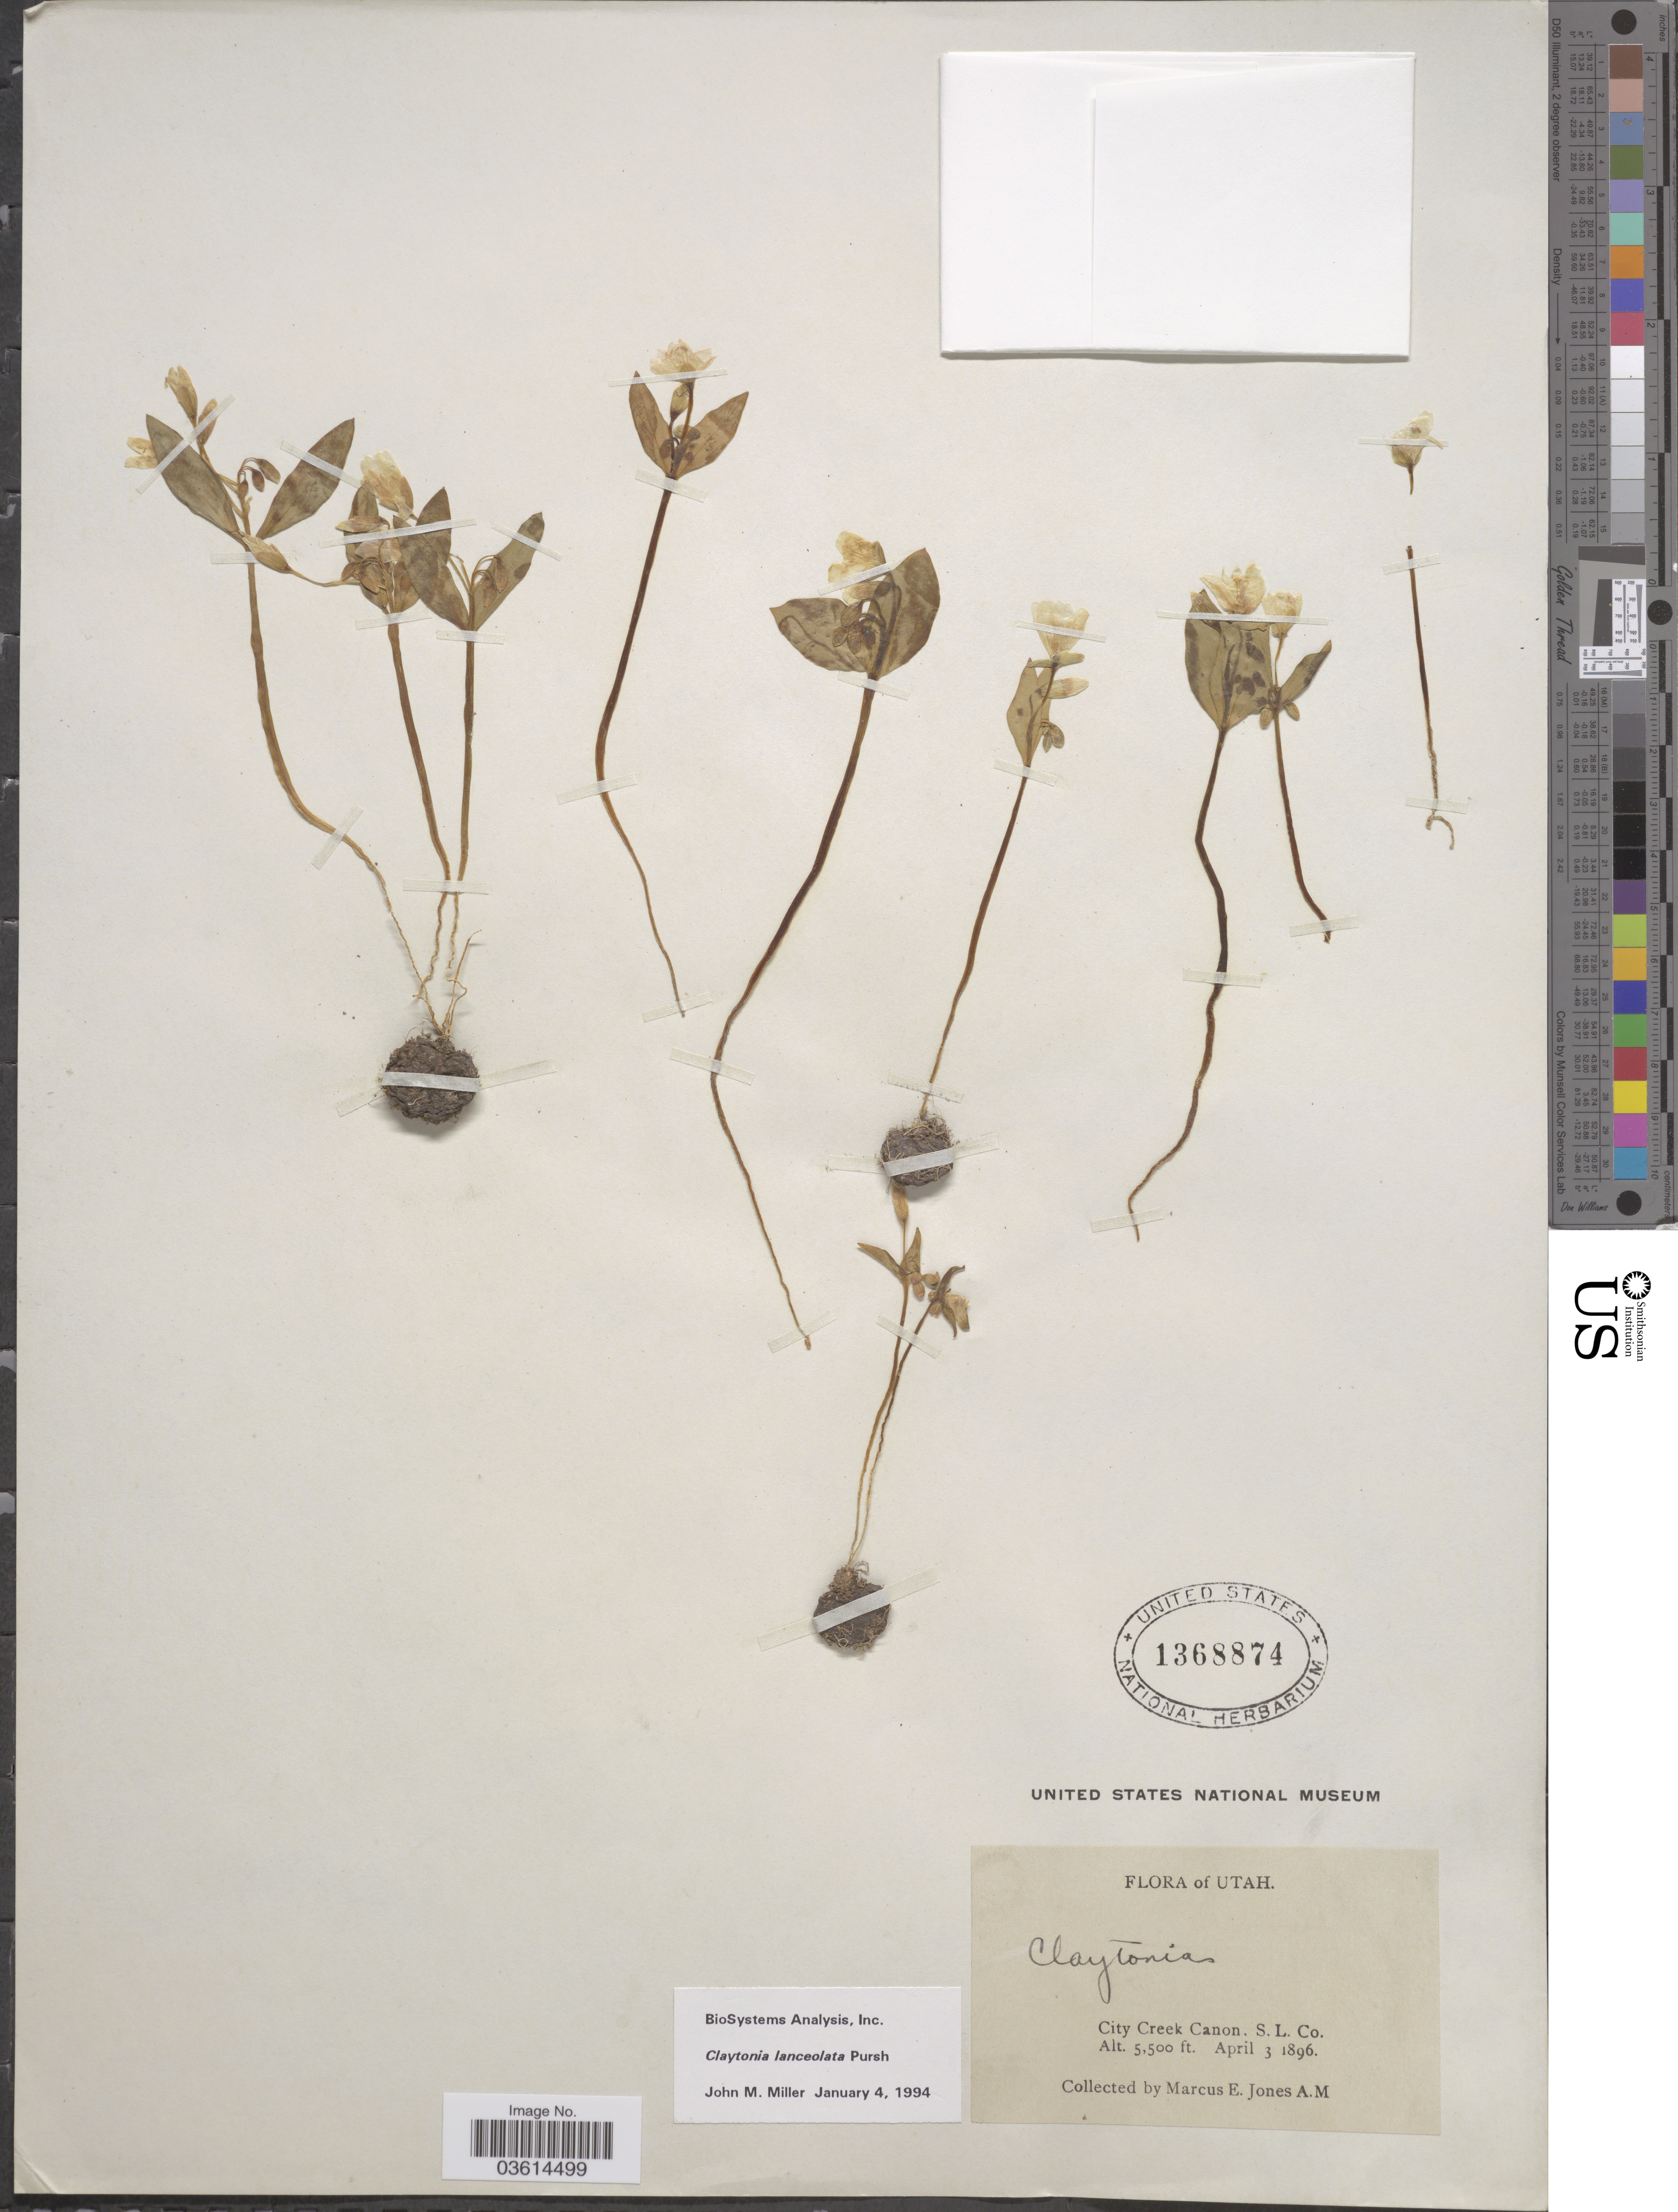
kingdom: Plantae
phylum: Tracheophyta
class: Magnoliopsida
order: Caryophyllales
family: Montiaceae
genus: Claytonia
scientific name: Claytonia lanceolata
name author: Pursh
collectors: M. E. Jones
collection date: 1896-04-03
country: United States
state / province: Utah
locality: City Creek, S.L. Co.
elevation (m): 1676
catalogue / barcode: US 1368874